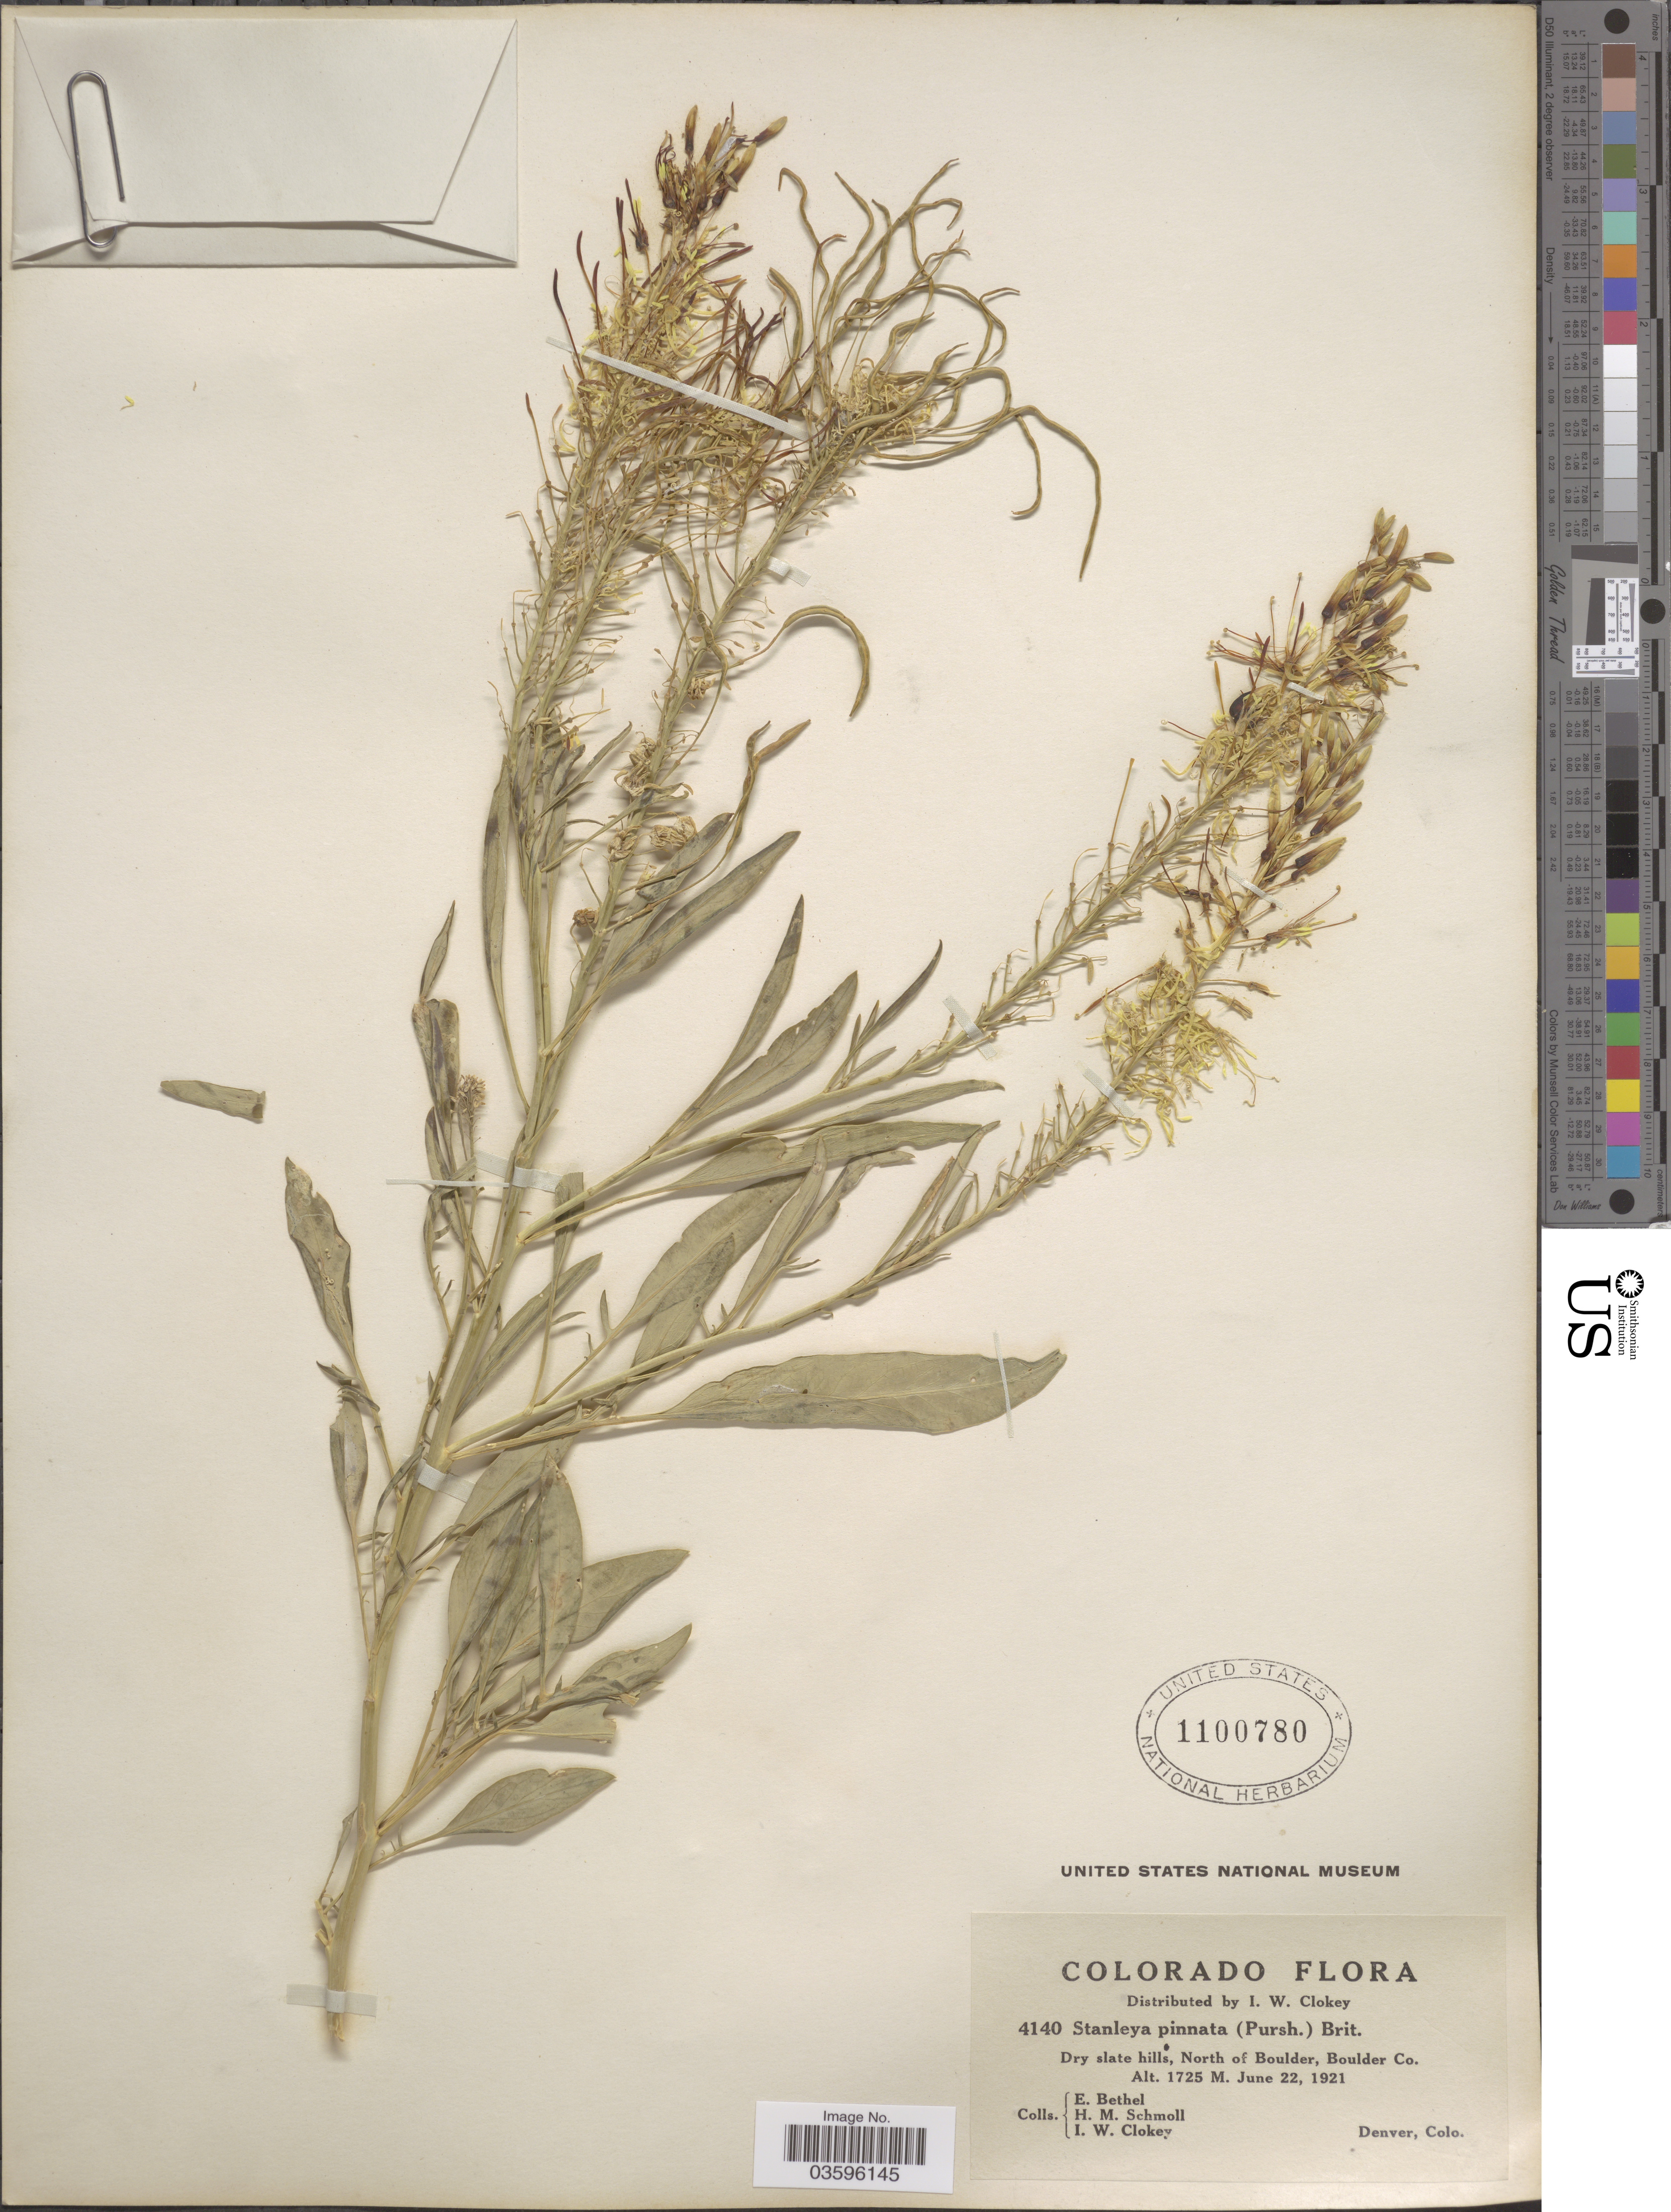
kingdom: Plantae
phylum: Tracheophyta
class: Magnoliopsida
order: Brassicales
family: Brassicaceae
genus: Stanleya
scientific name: Stanleya pinnata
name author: (Pursh) Britton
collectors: E. Bethel, H. Schmoll & I. W. Clokey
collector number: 4140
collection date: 1921-06-22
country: United States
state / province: Colorado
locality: Dry slate hills, North of Boulder, Boulder Co.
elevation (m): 1725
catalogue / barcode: US 1100780